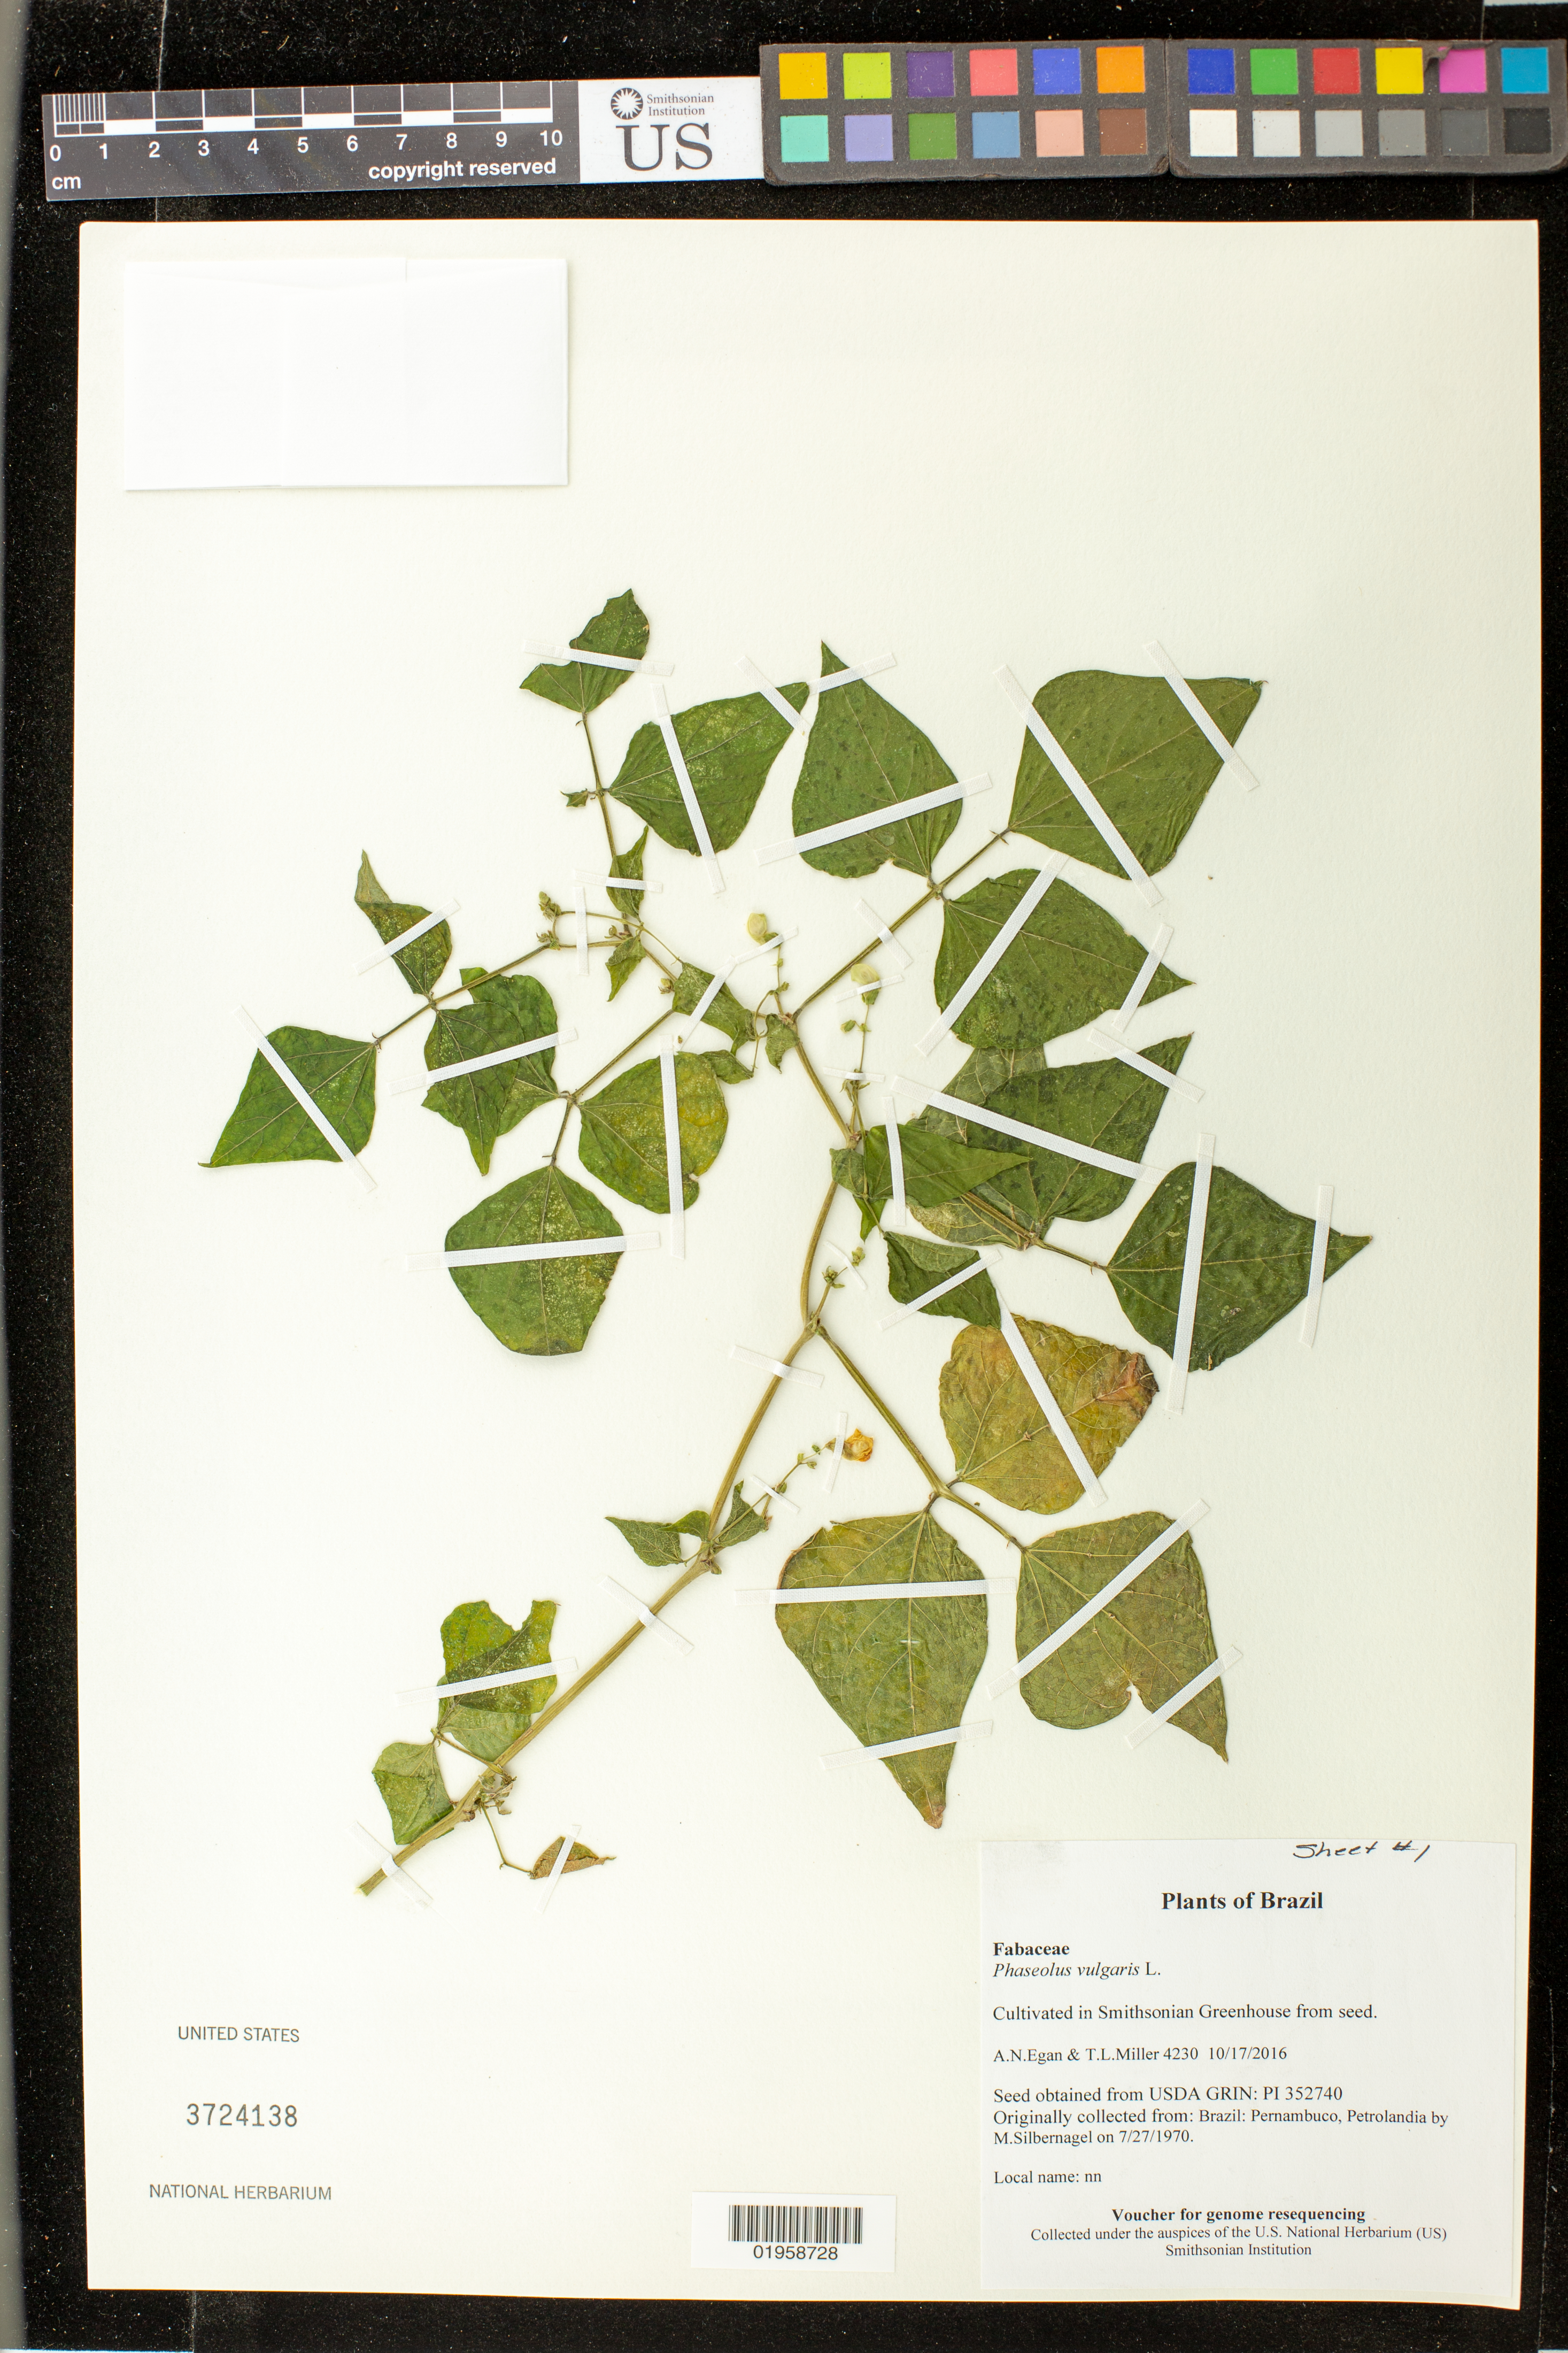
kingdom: Plantae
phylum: Tracheophyta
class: Magnoliopsida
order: Fabales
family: Fabaceae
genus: Phaseolus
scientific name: Phaseolus vulgaris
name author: L.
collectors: A. N. Egan & T. L. Miller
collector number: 4230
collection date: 2016-10-17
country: United States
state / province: Maryland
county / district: Prince George's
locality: Smithsonian's Museum Support Ctr; 4210 Suitland Pkwy., NMNH Botany Research Greenhouses. Suitland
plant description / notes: Originally collected in Brazil, Pernambuco, Petrolandia on 1970-07-27. M.Silbernagel (collector); Grown from seed acquired from the USDA's GRIN seed bank.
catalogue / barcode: US 3724138